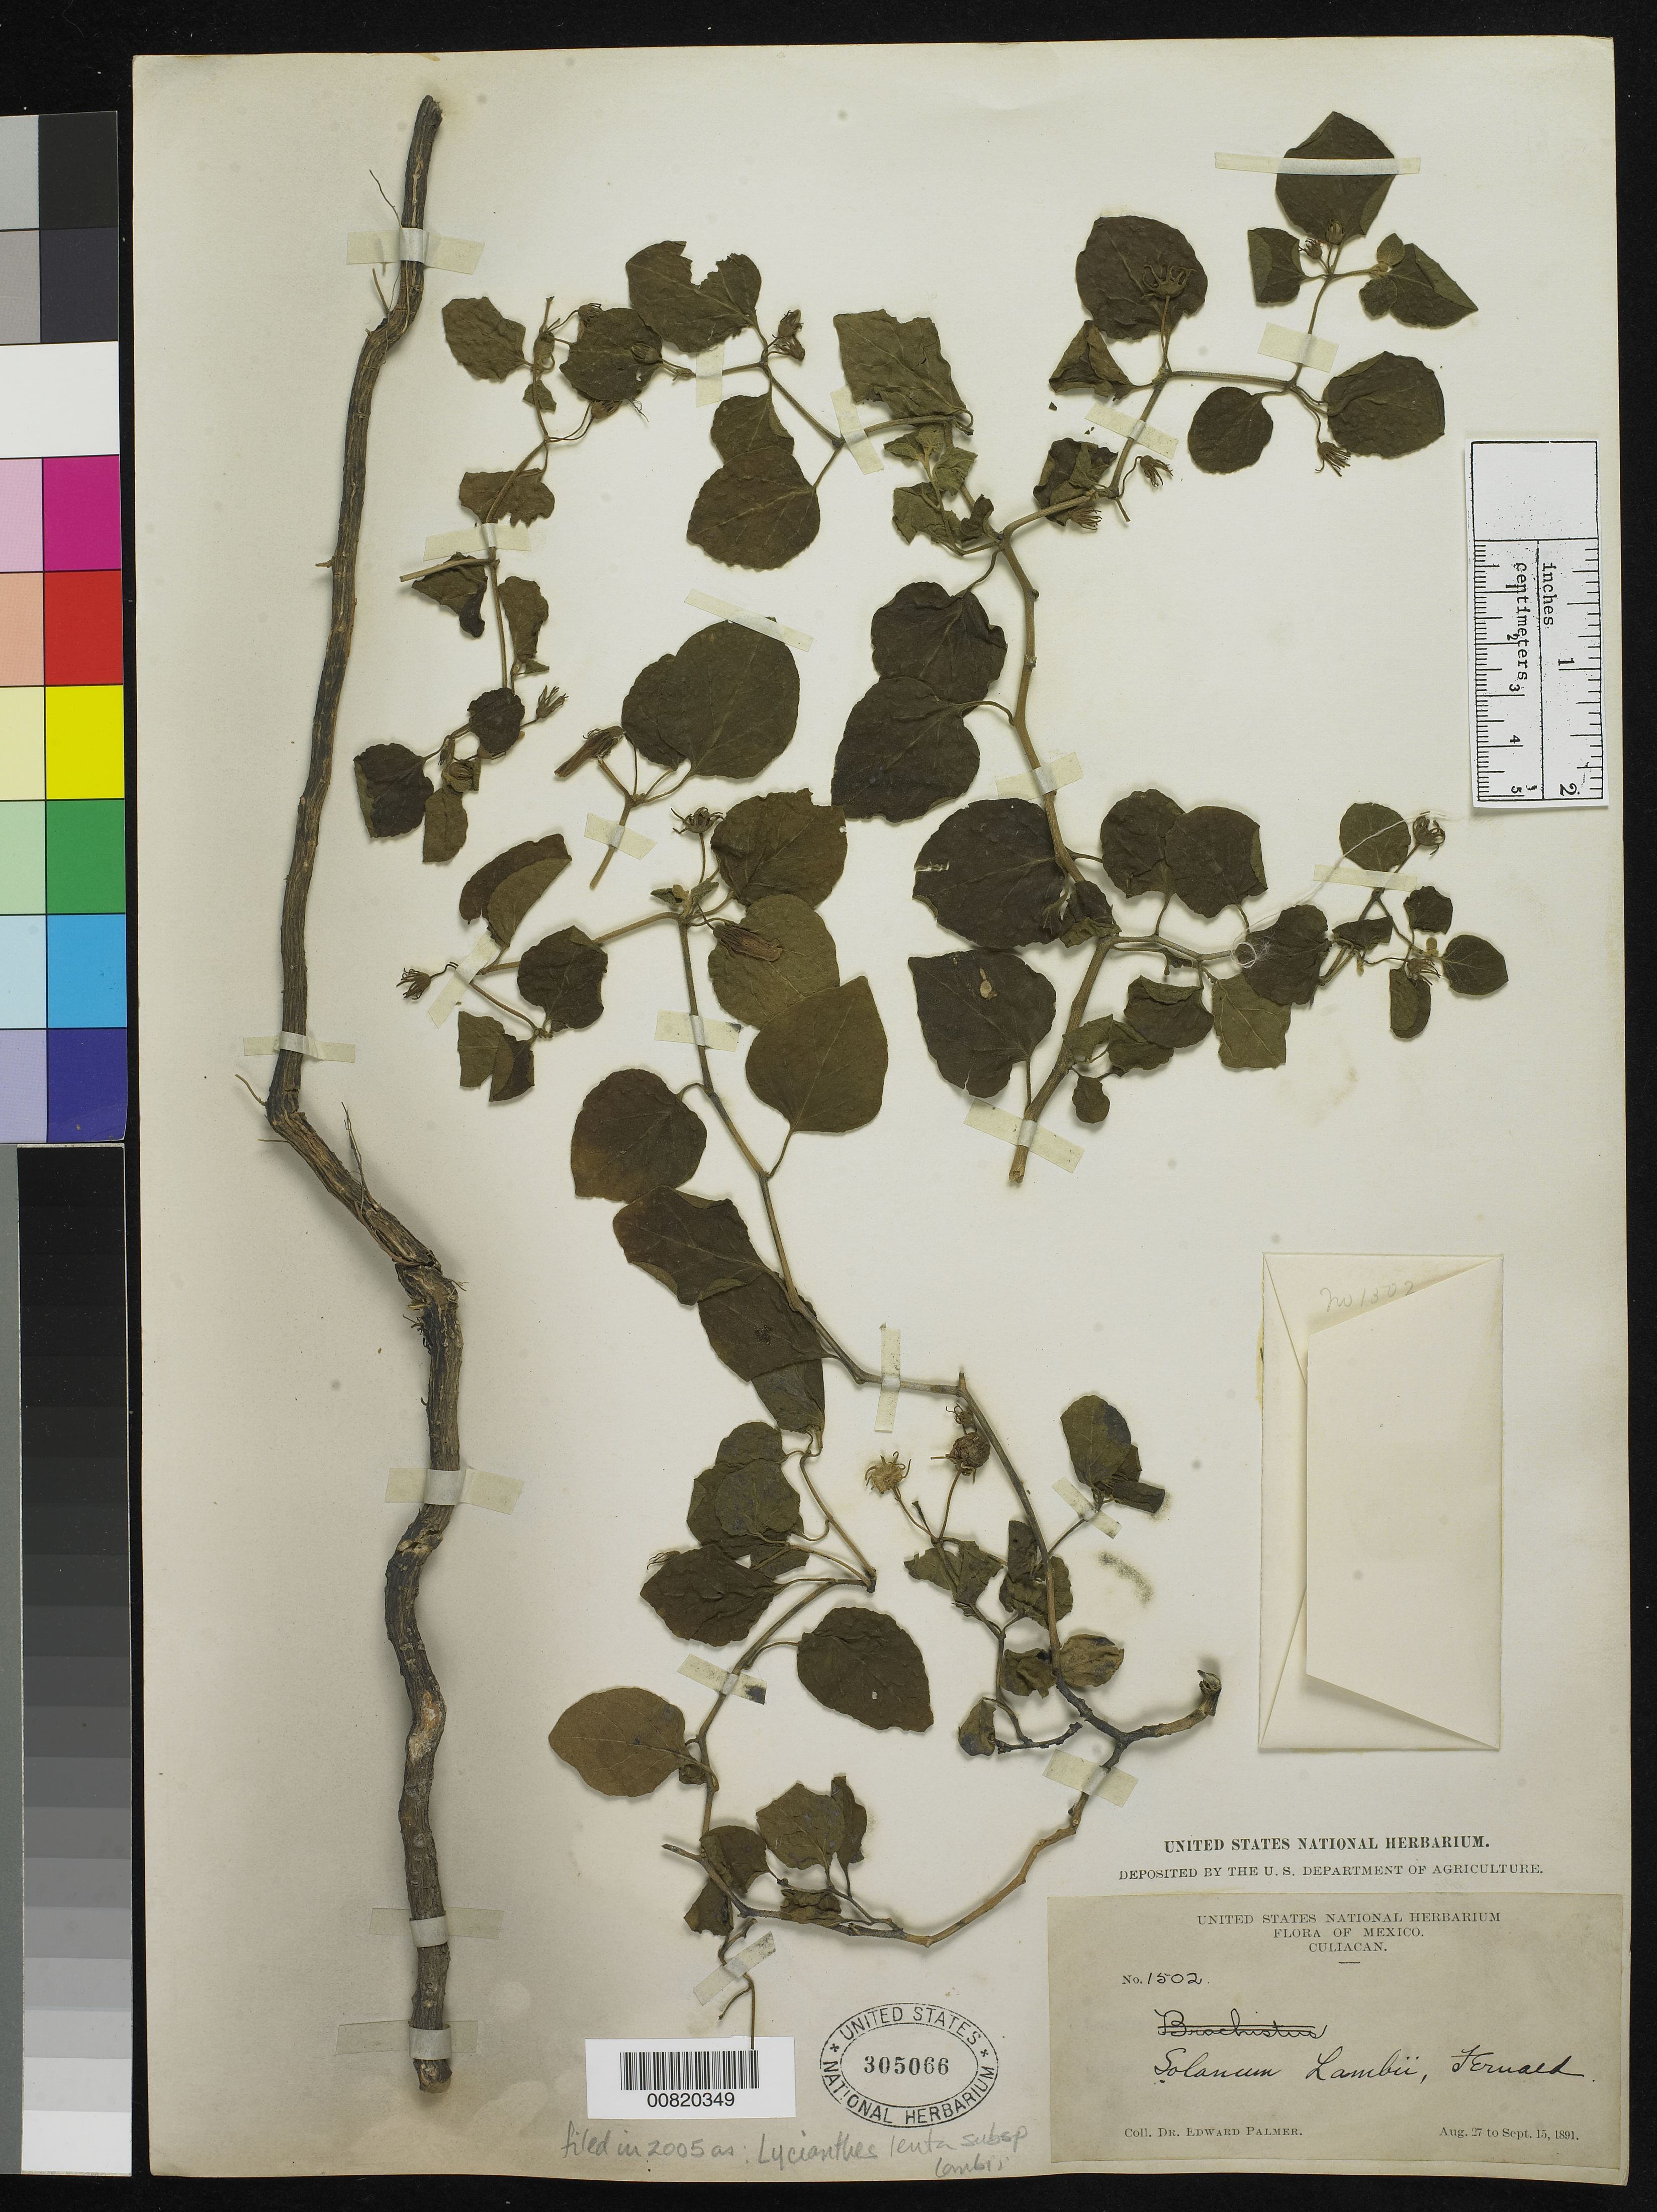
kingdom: Plantae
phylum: Tracheophyta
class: Magnoliopsida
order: Solanales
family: Solanaceae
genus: Lycianthes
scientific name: Lycianthes lenta subsp. lambii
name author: (Fernald) Bitter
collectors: E. Palmer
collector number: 1502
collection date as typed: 27 Aug 1891 to 15 Sep 1891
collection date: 1891-08-27/1891-09-15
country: Mexico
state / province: Sinaloa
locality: Culiacan, Sinaloa.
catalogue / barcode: US 305066